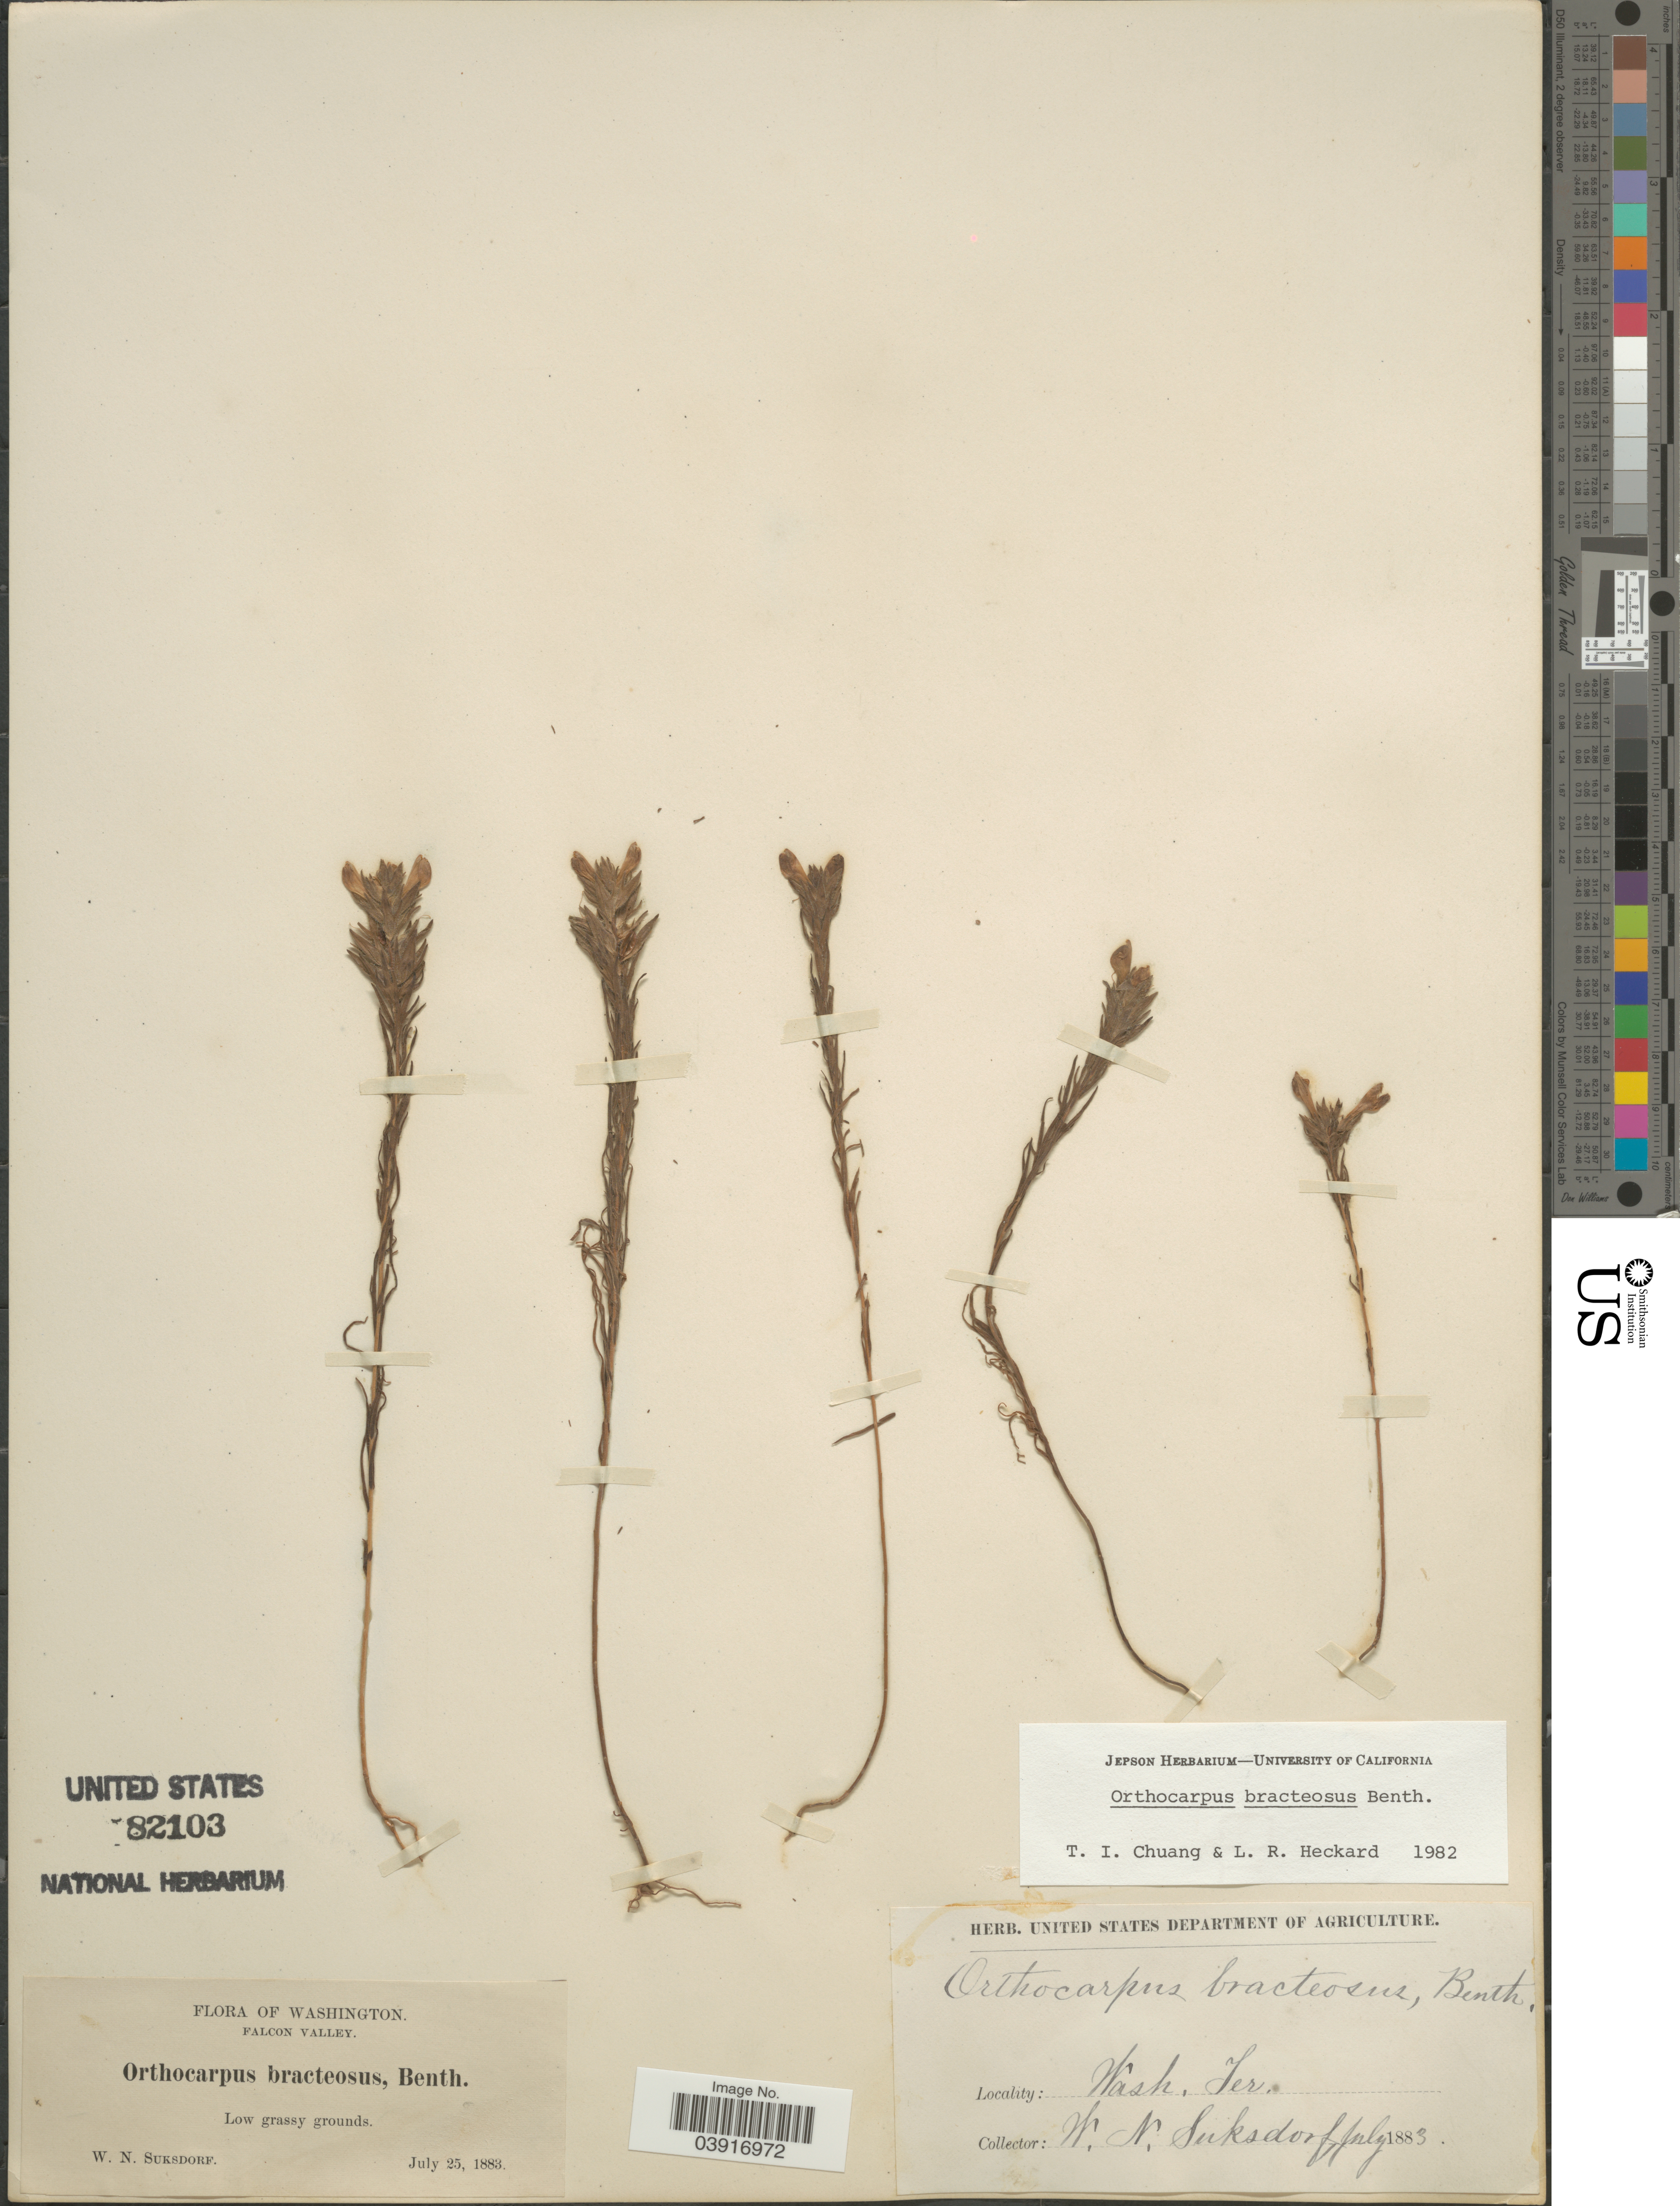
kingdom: Plantae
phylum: Tracheophyta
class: Magnoliopsida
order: Lamiales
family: Orobanchaceae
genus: Orthocarpus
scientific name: Orthocarpus bracteosus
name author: Benth.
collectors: W. N. Suksdorf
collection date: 1883-07-25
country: United States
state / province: Washington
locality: Falcon Valley. Low grassy grounds. Wash. Ter.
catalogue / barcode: US 82103